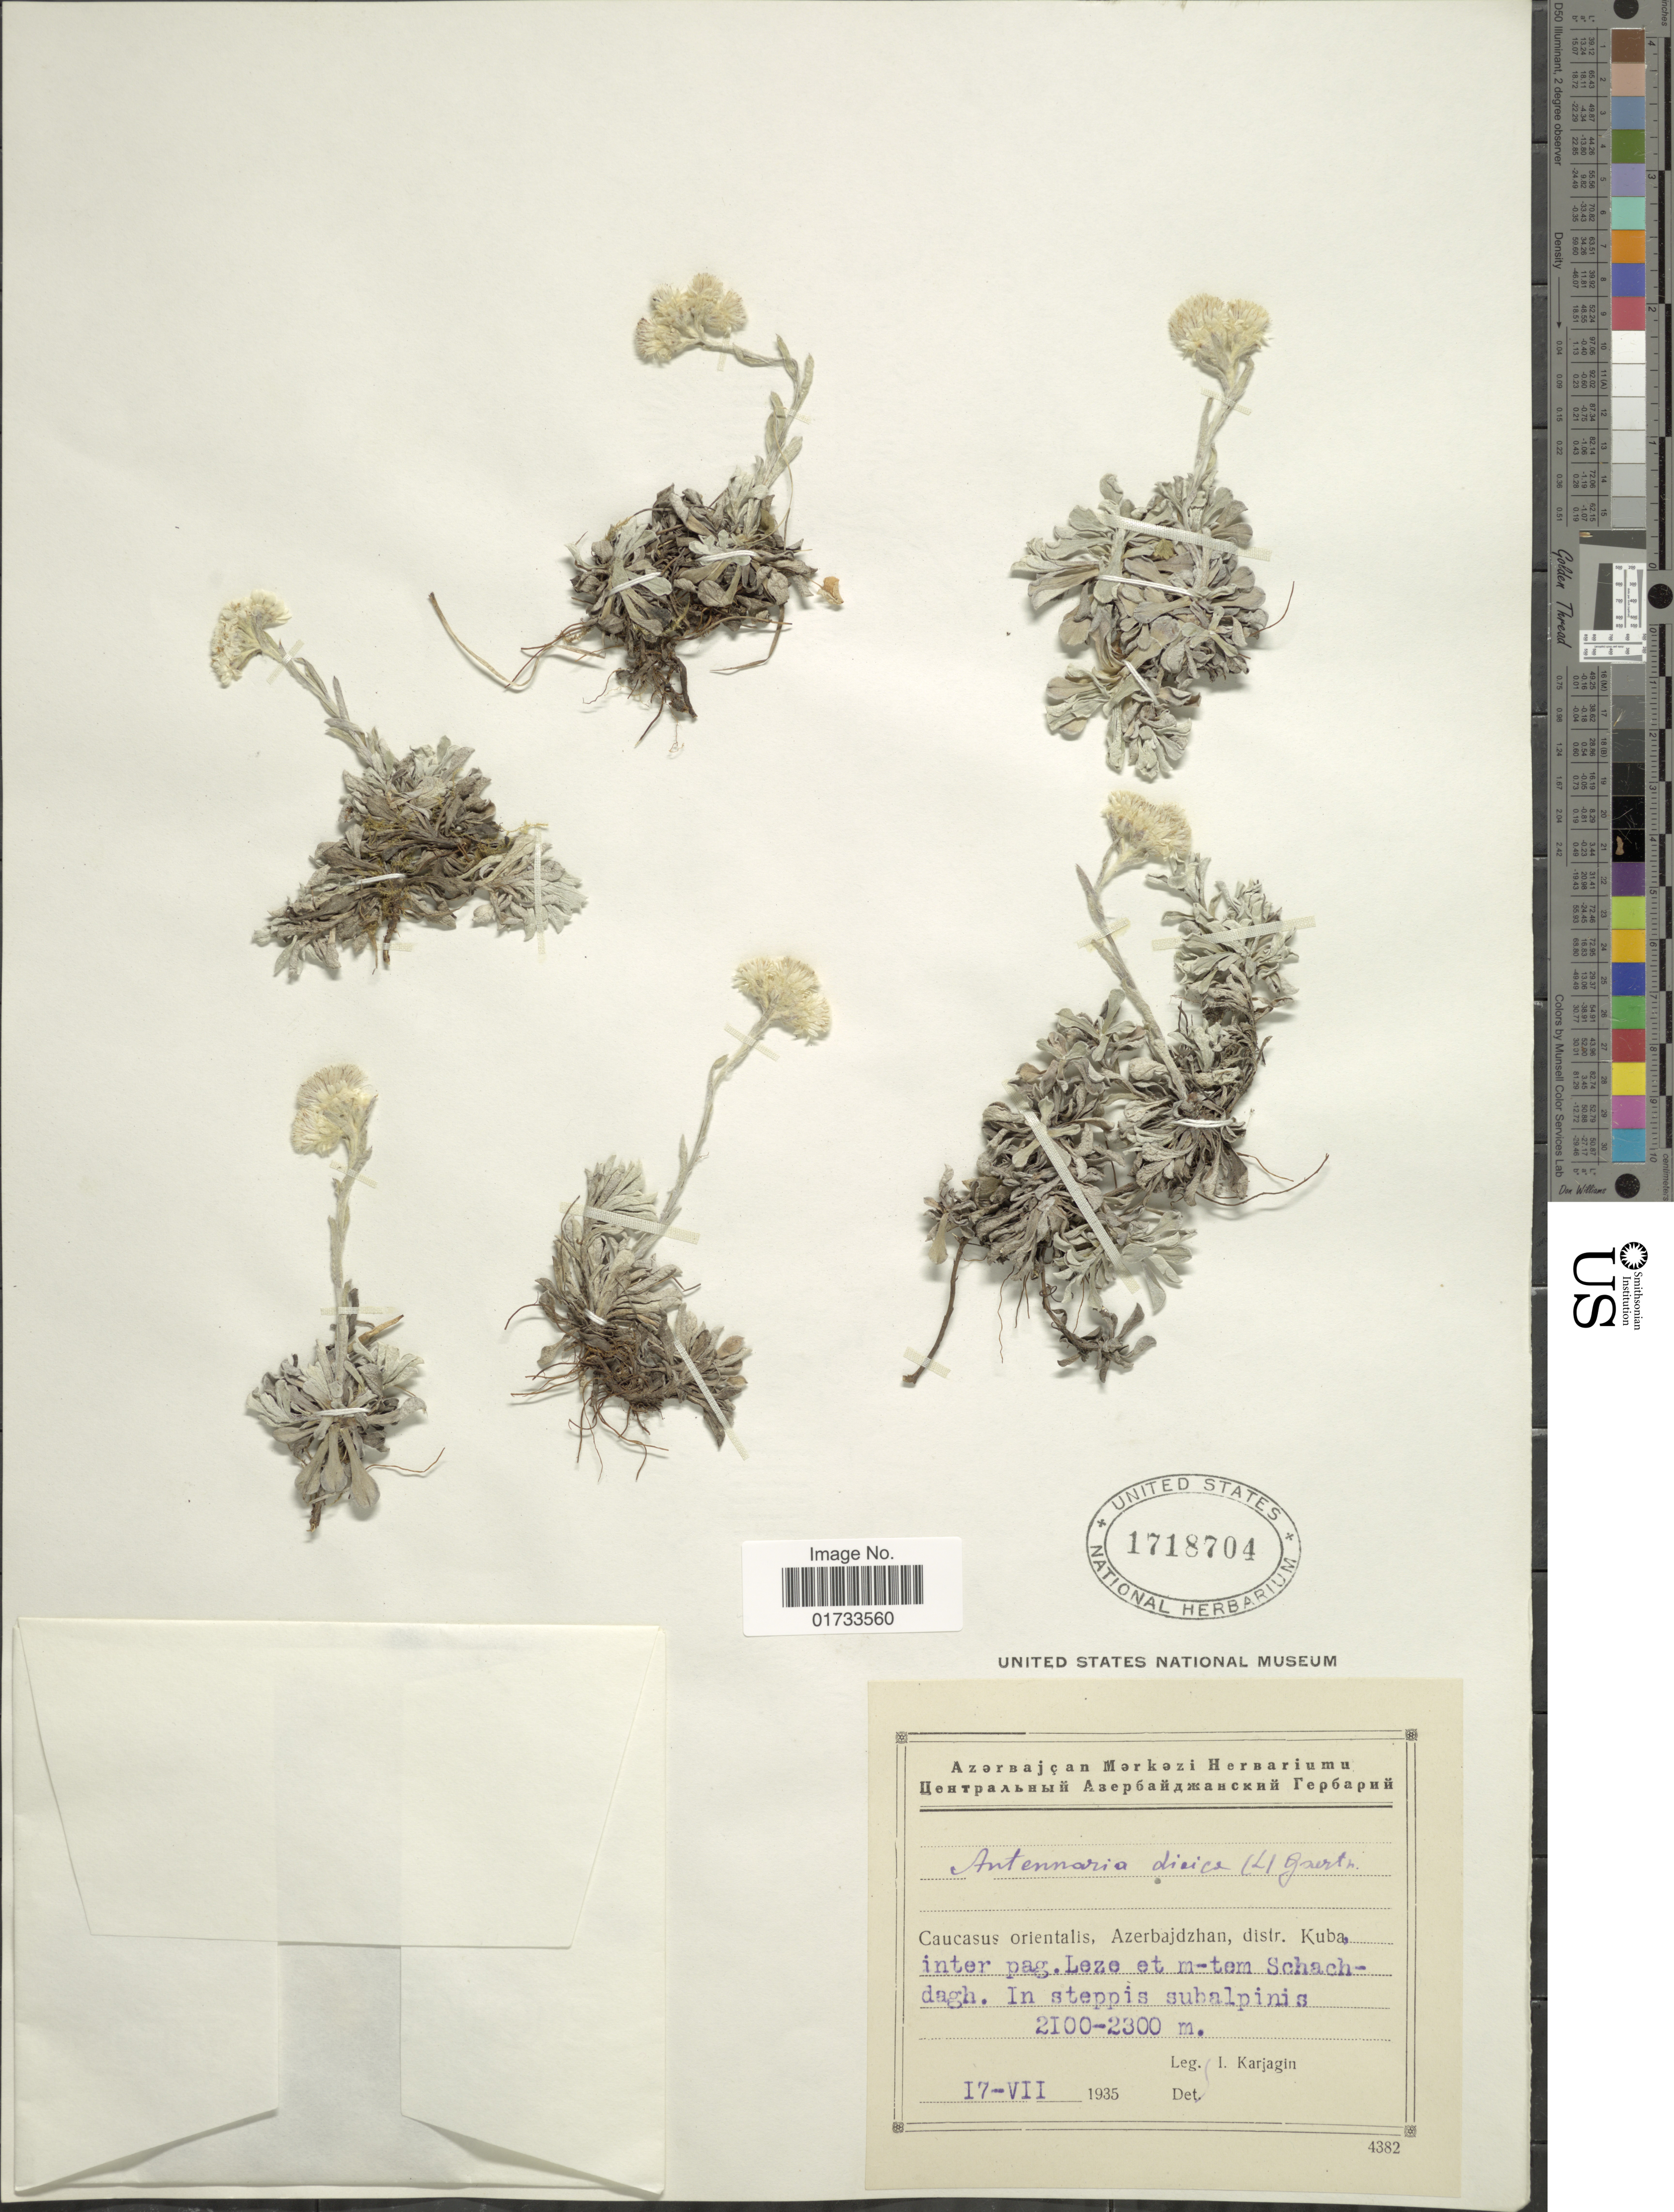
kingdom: Plantae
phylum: Tracheophyta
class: Magnoliopsida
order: Asterales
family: Asteraceae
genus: Antennaria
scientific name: Antennaria dioica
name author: (L.) Gaertn.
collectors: I. Karjagin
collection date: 1935-07-17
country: Azerbaijan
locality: Caucasus orientalis, Azerbajdzhan, distr. Kuba, inter pag. Leze et m-tem Schachdagh, in steppis subalpinis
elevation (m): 2100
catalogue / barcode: US 1718704